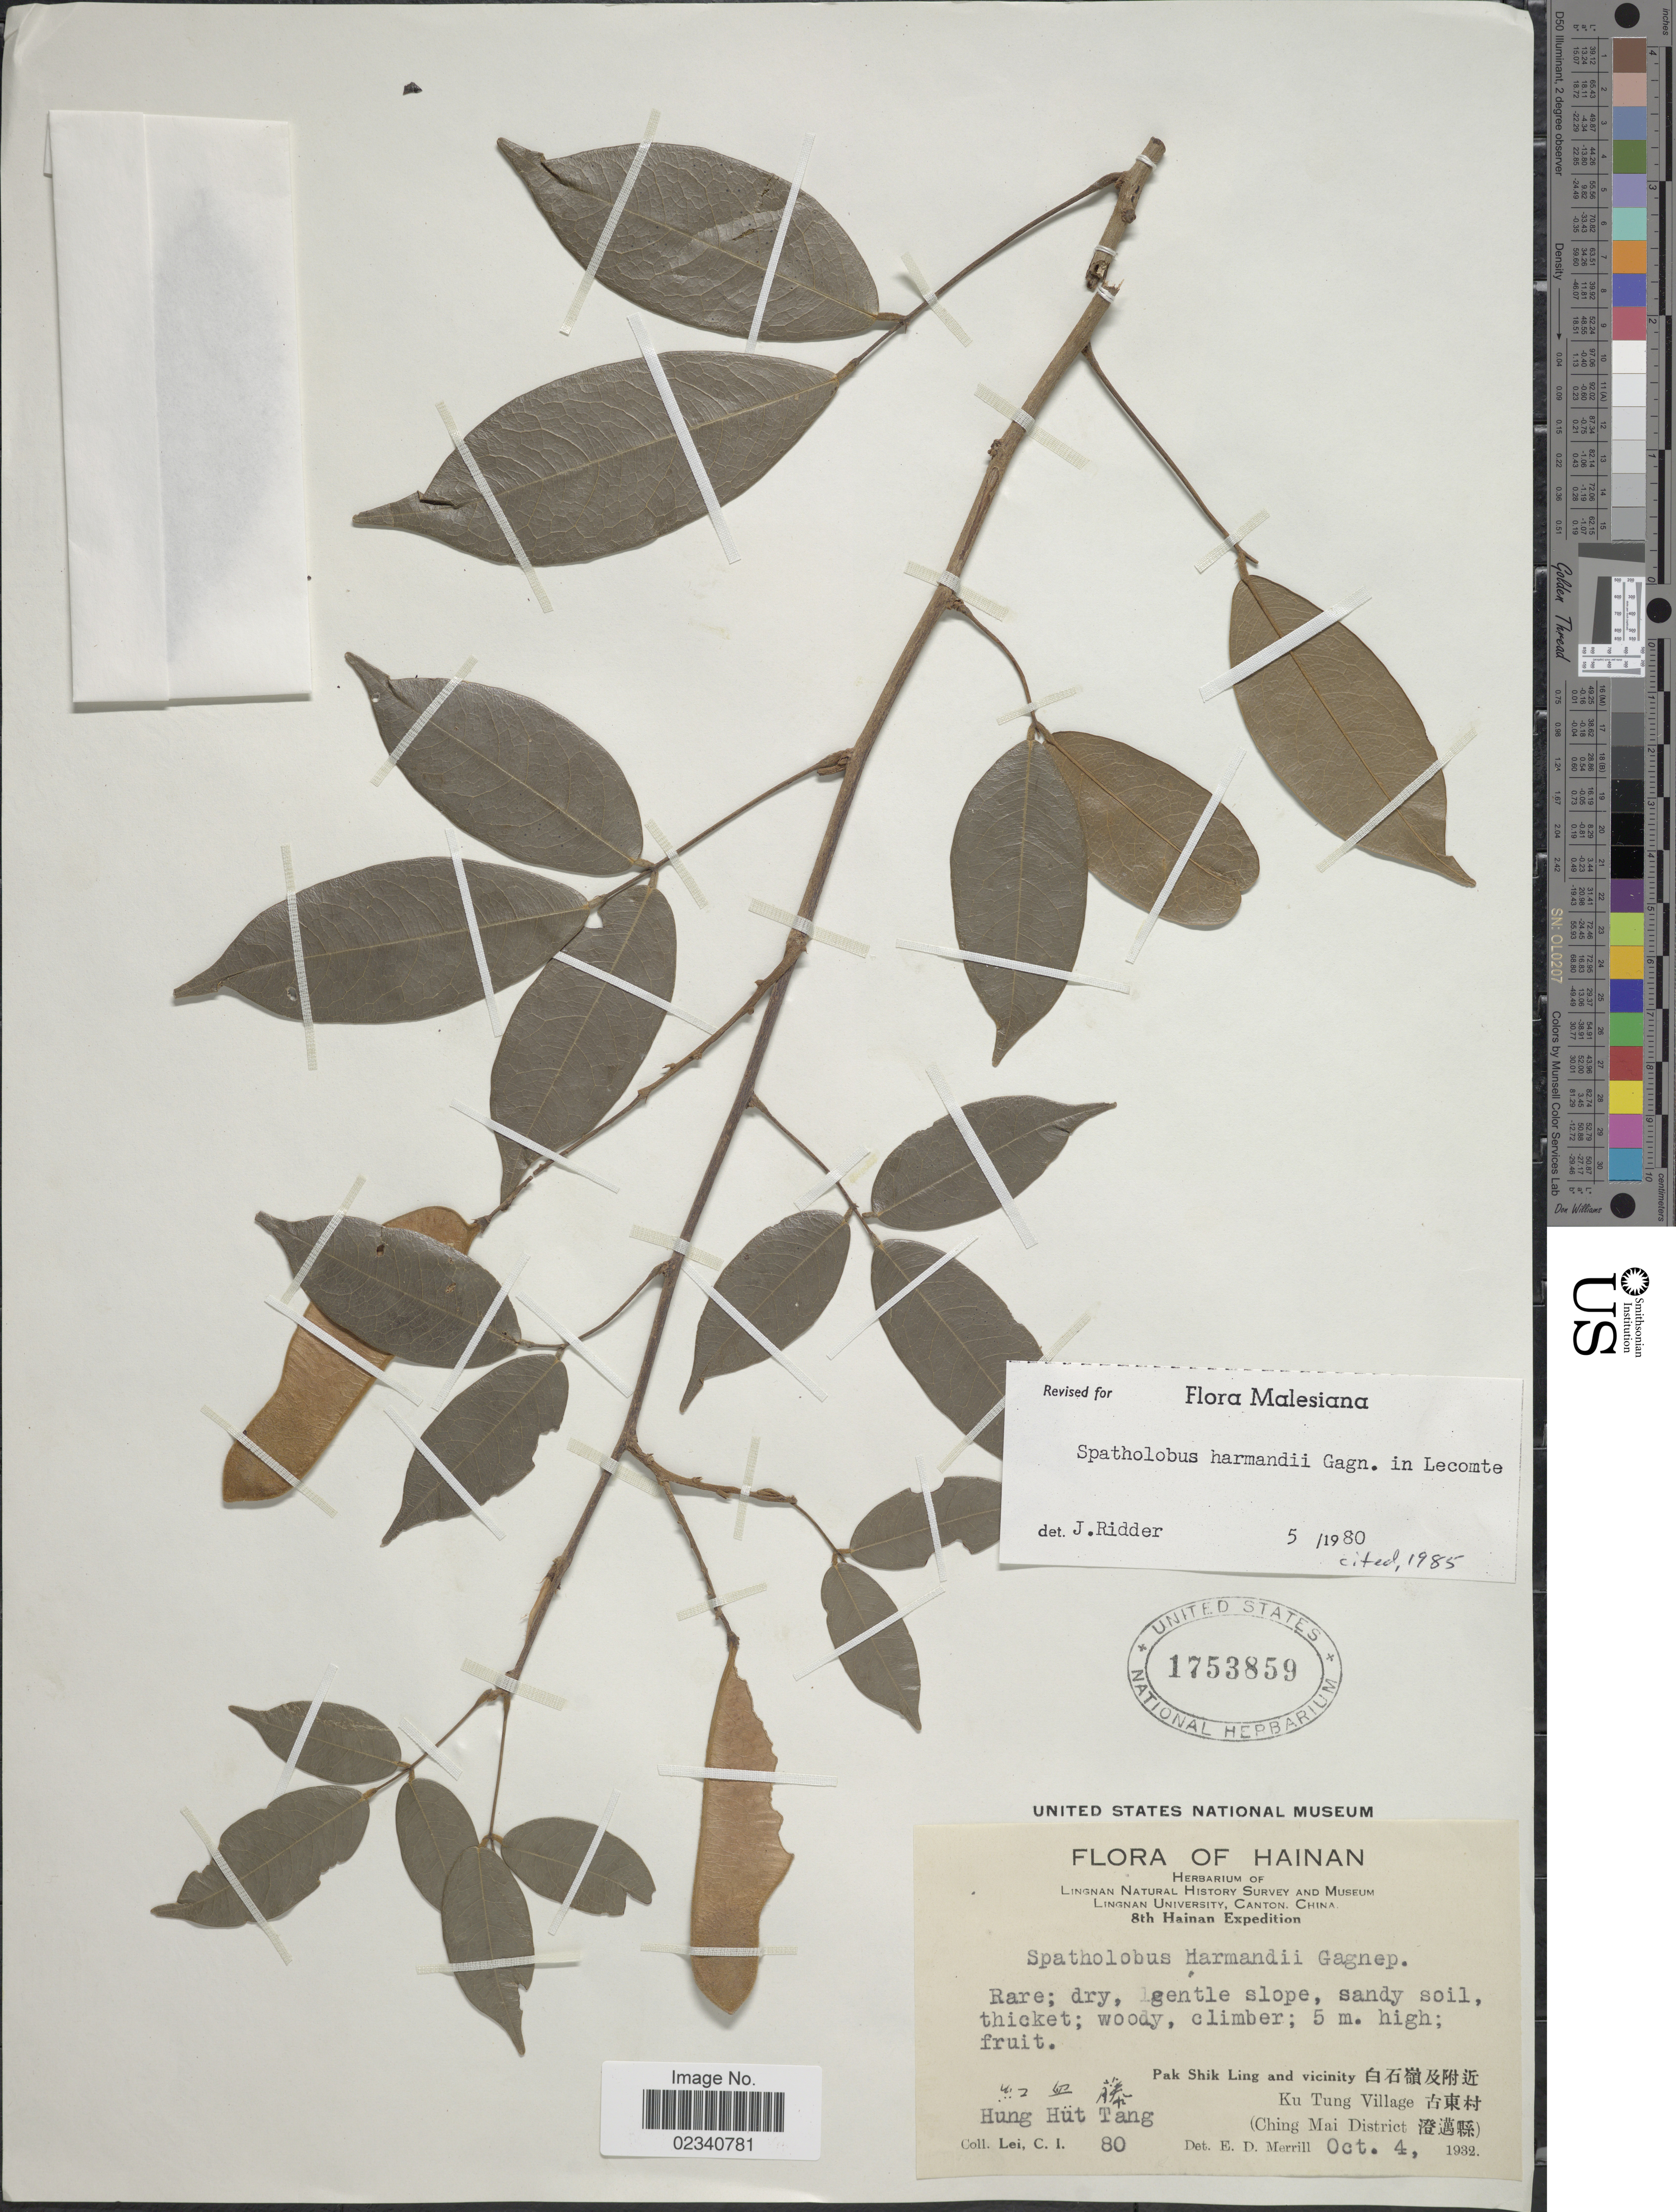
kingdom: Plantae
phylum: Tracheophyta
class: Magnoliopsida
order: Fabales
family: Fabaceae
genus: Spatholobus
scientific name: Spatholobus harmandii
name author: Gagnep.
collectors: C. I. Lei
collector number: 80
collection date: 1932-10-04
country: China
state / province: Hainan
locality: Pak Shik, Ling and vicinity X, Ku Tung Village X, (Ching Mai district X).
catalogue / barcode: US 1753859